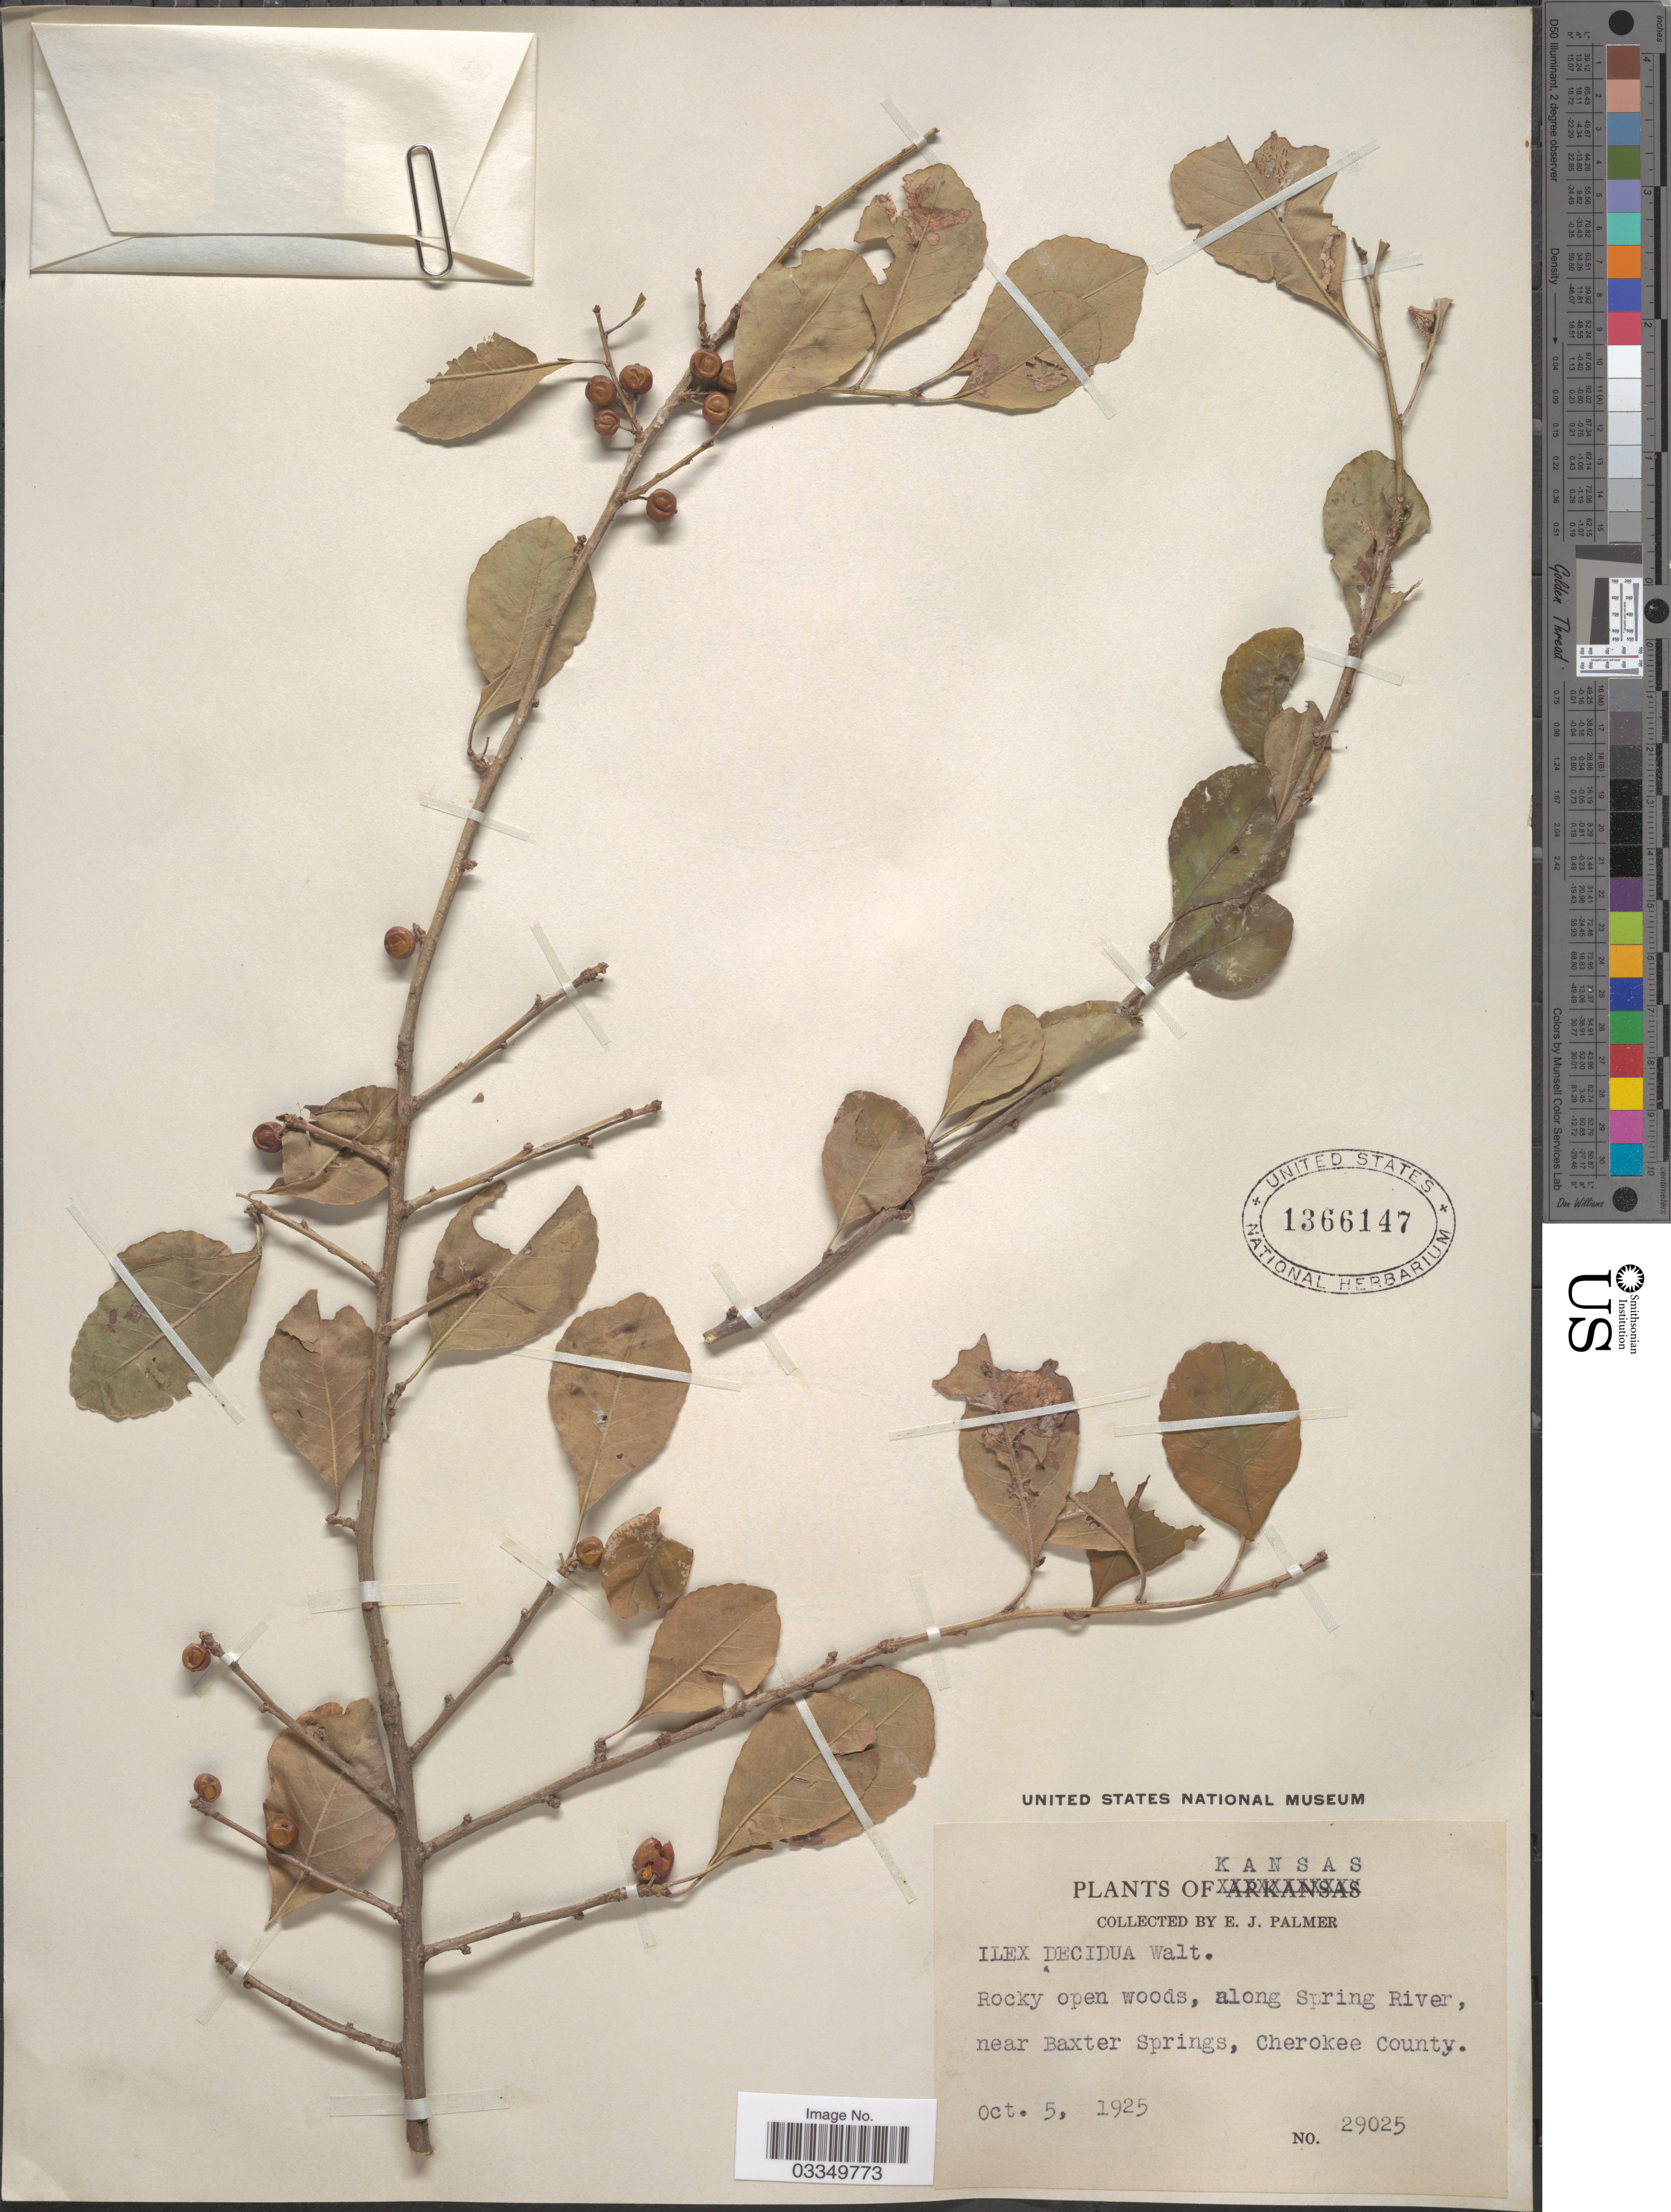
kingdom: Plantae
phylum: Tracheophyta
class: Magnoliopsida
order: Aquifoliales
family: Aquifoliaceae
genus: Ilex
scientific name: Ilex decidua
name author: Walter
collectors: E. J. Palmer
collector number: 29025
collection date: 1925-10-05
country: United States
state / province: Kansas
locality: Along Spring River, near Baxter Springs, Cherokee County.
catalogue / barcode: US 1366147